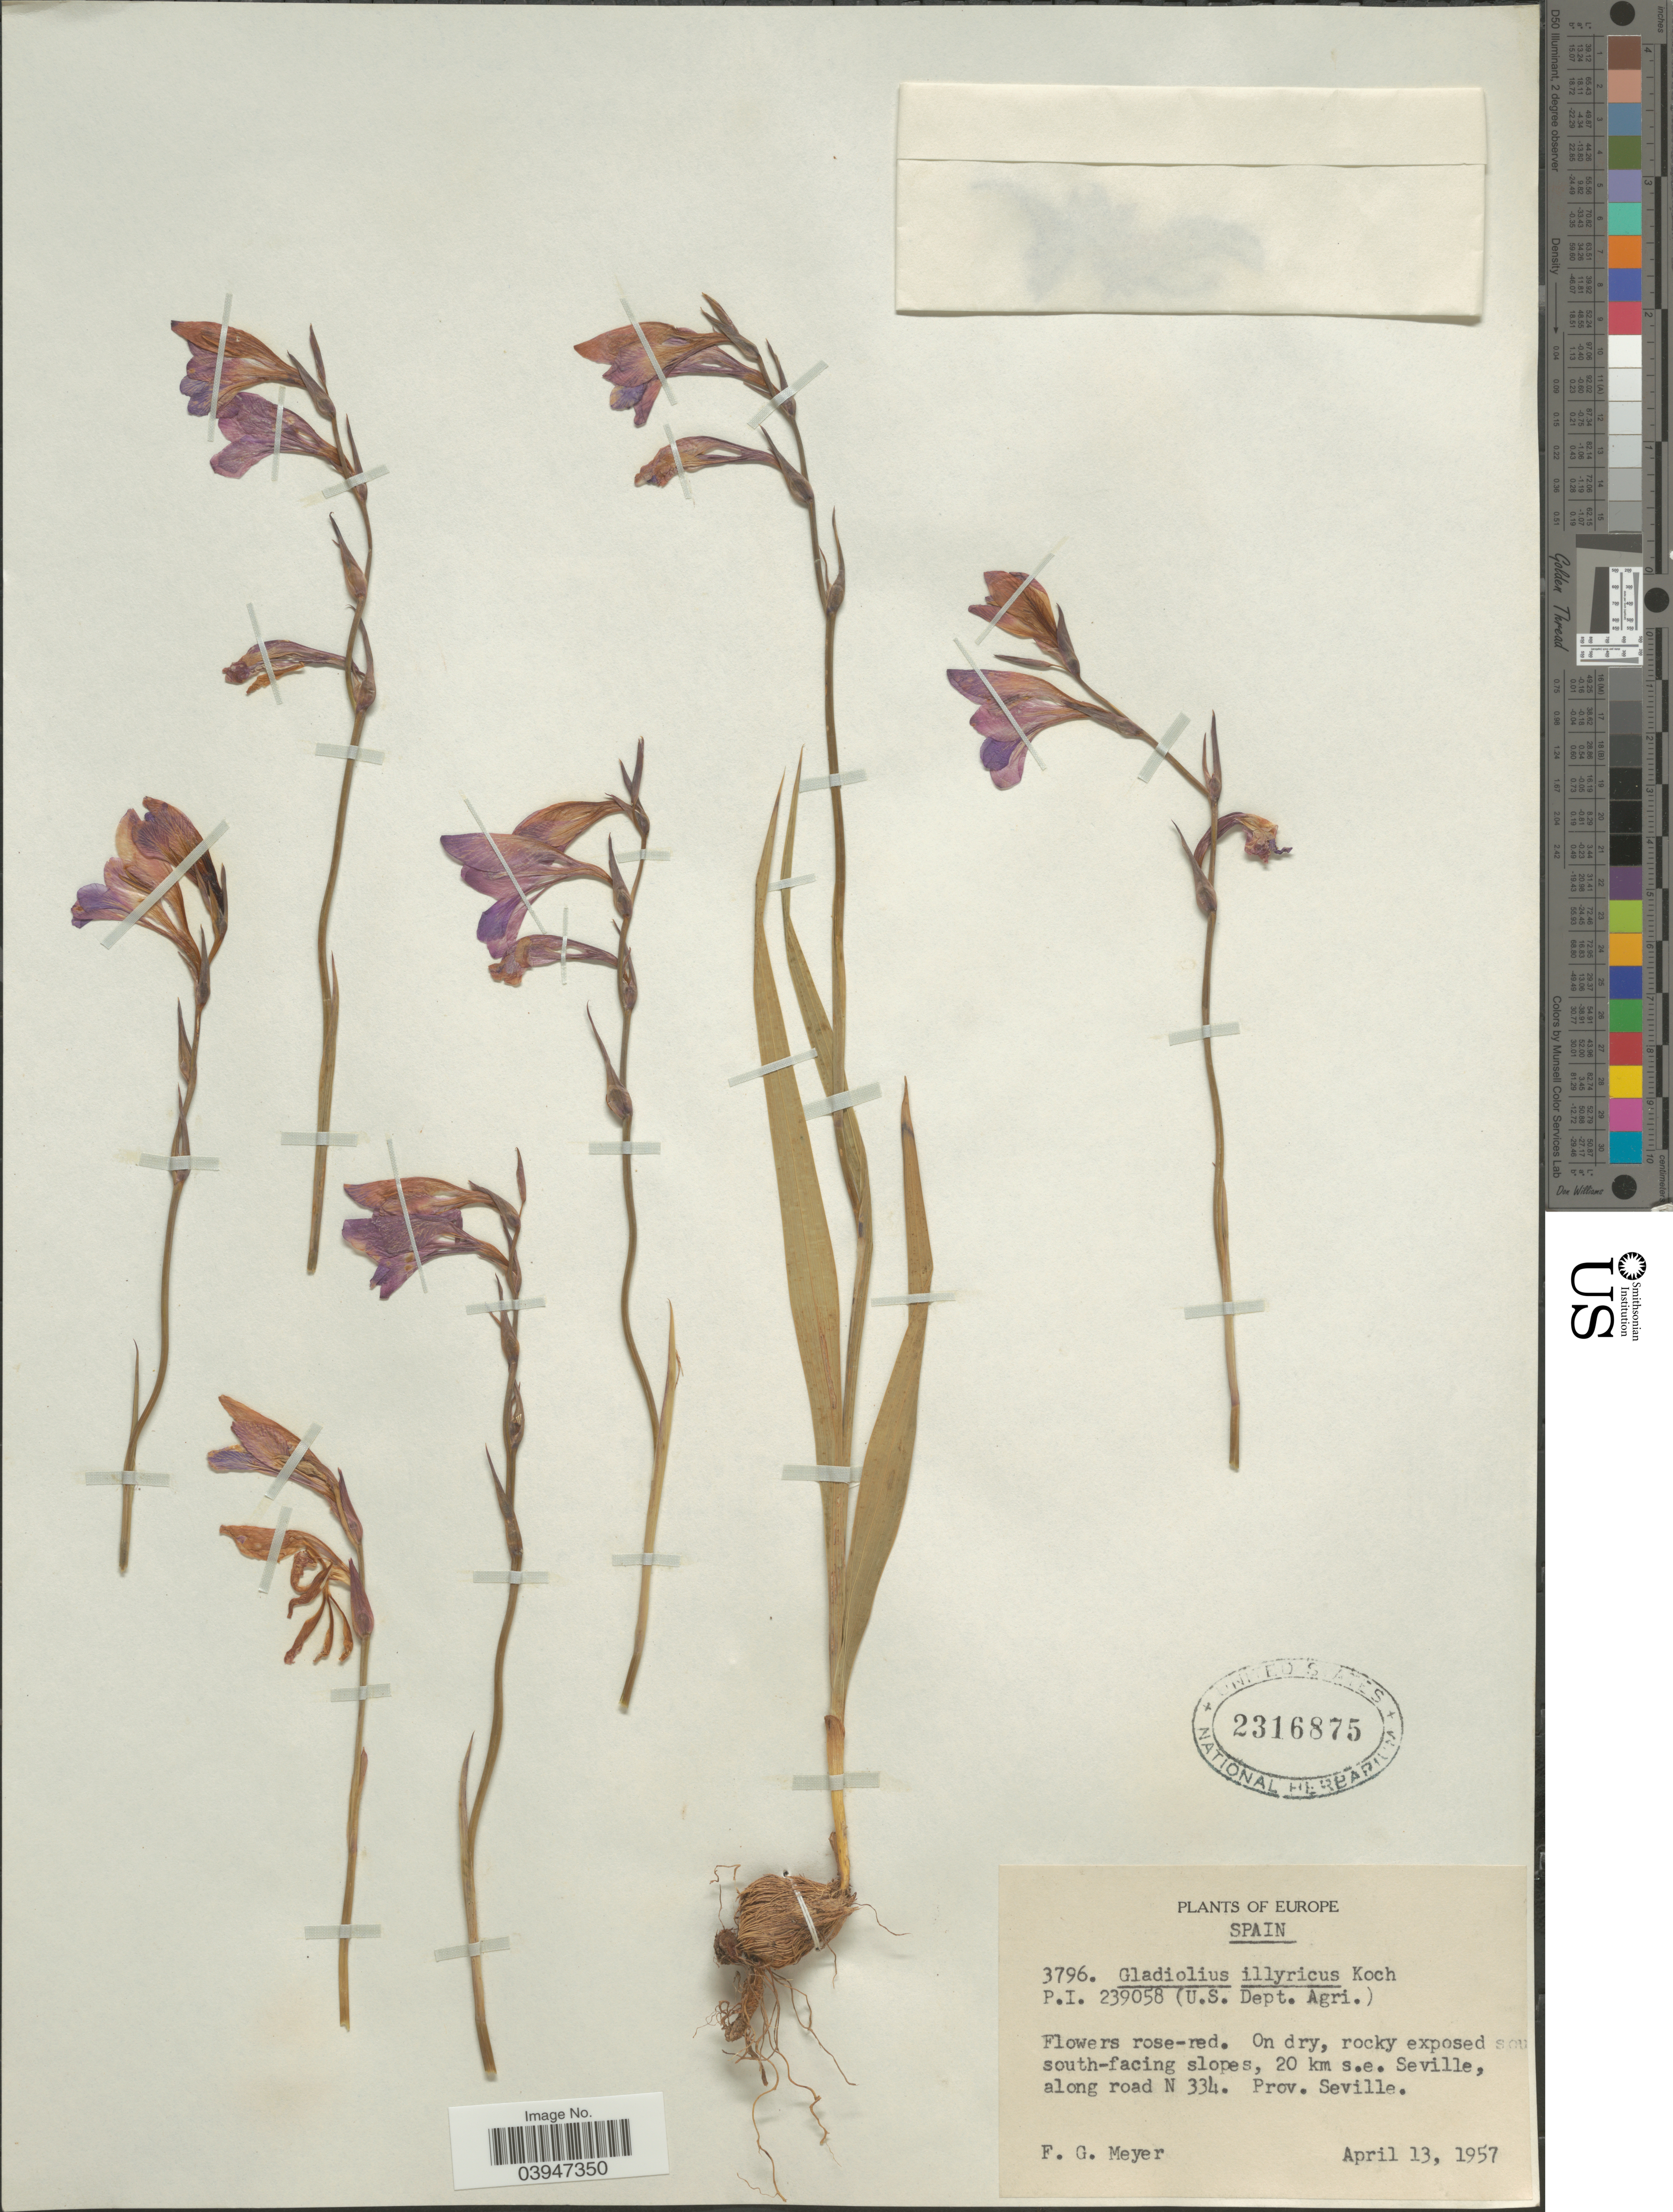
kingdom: Plantae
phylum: Tracheophyta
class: Liliopsida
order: Asparagales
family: Iridaceae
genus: Gladiolus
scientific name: Gladiolus illyricus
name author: W.D.J. Koch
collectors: F. G. Meyer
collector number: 3796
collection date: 1957-04-13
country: Spain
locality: On dry, rocky exposed south-facing slopes, 20 km s.e. Seville, along road N 334. Prov. Seville.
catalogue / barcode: US 2316875